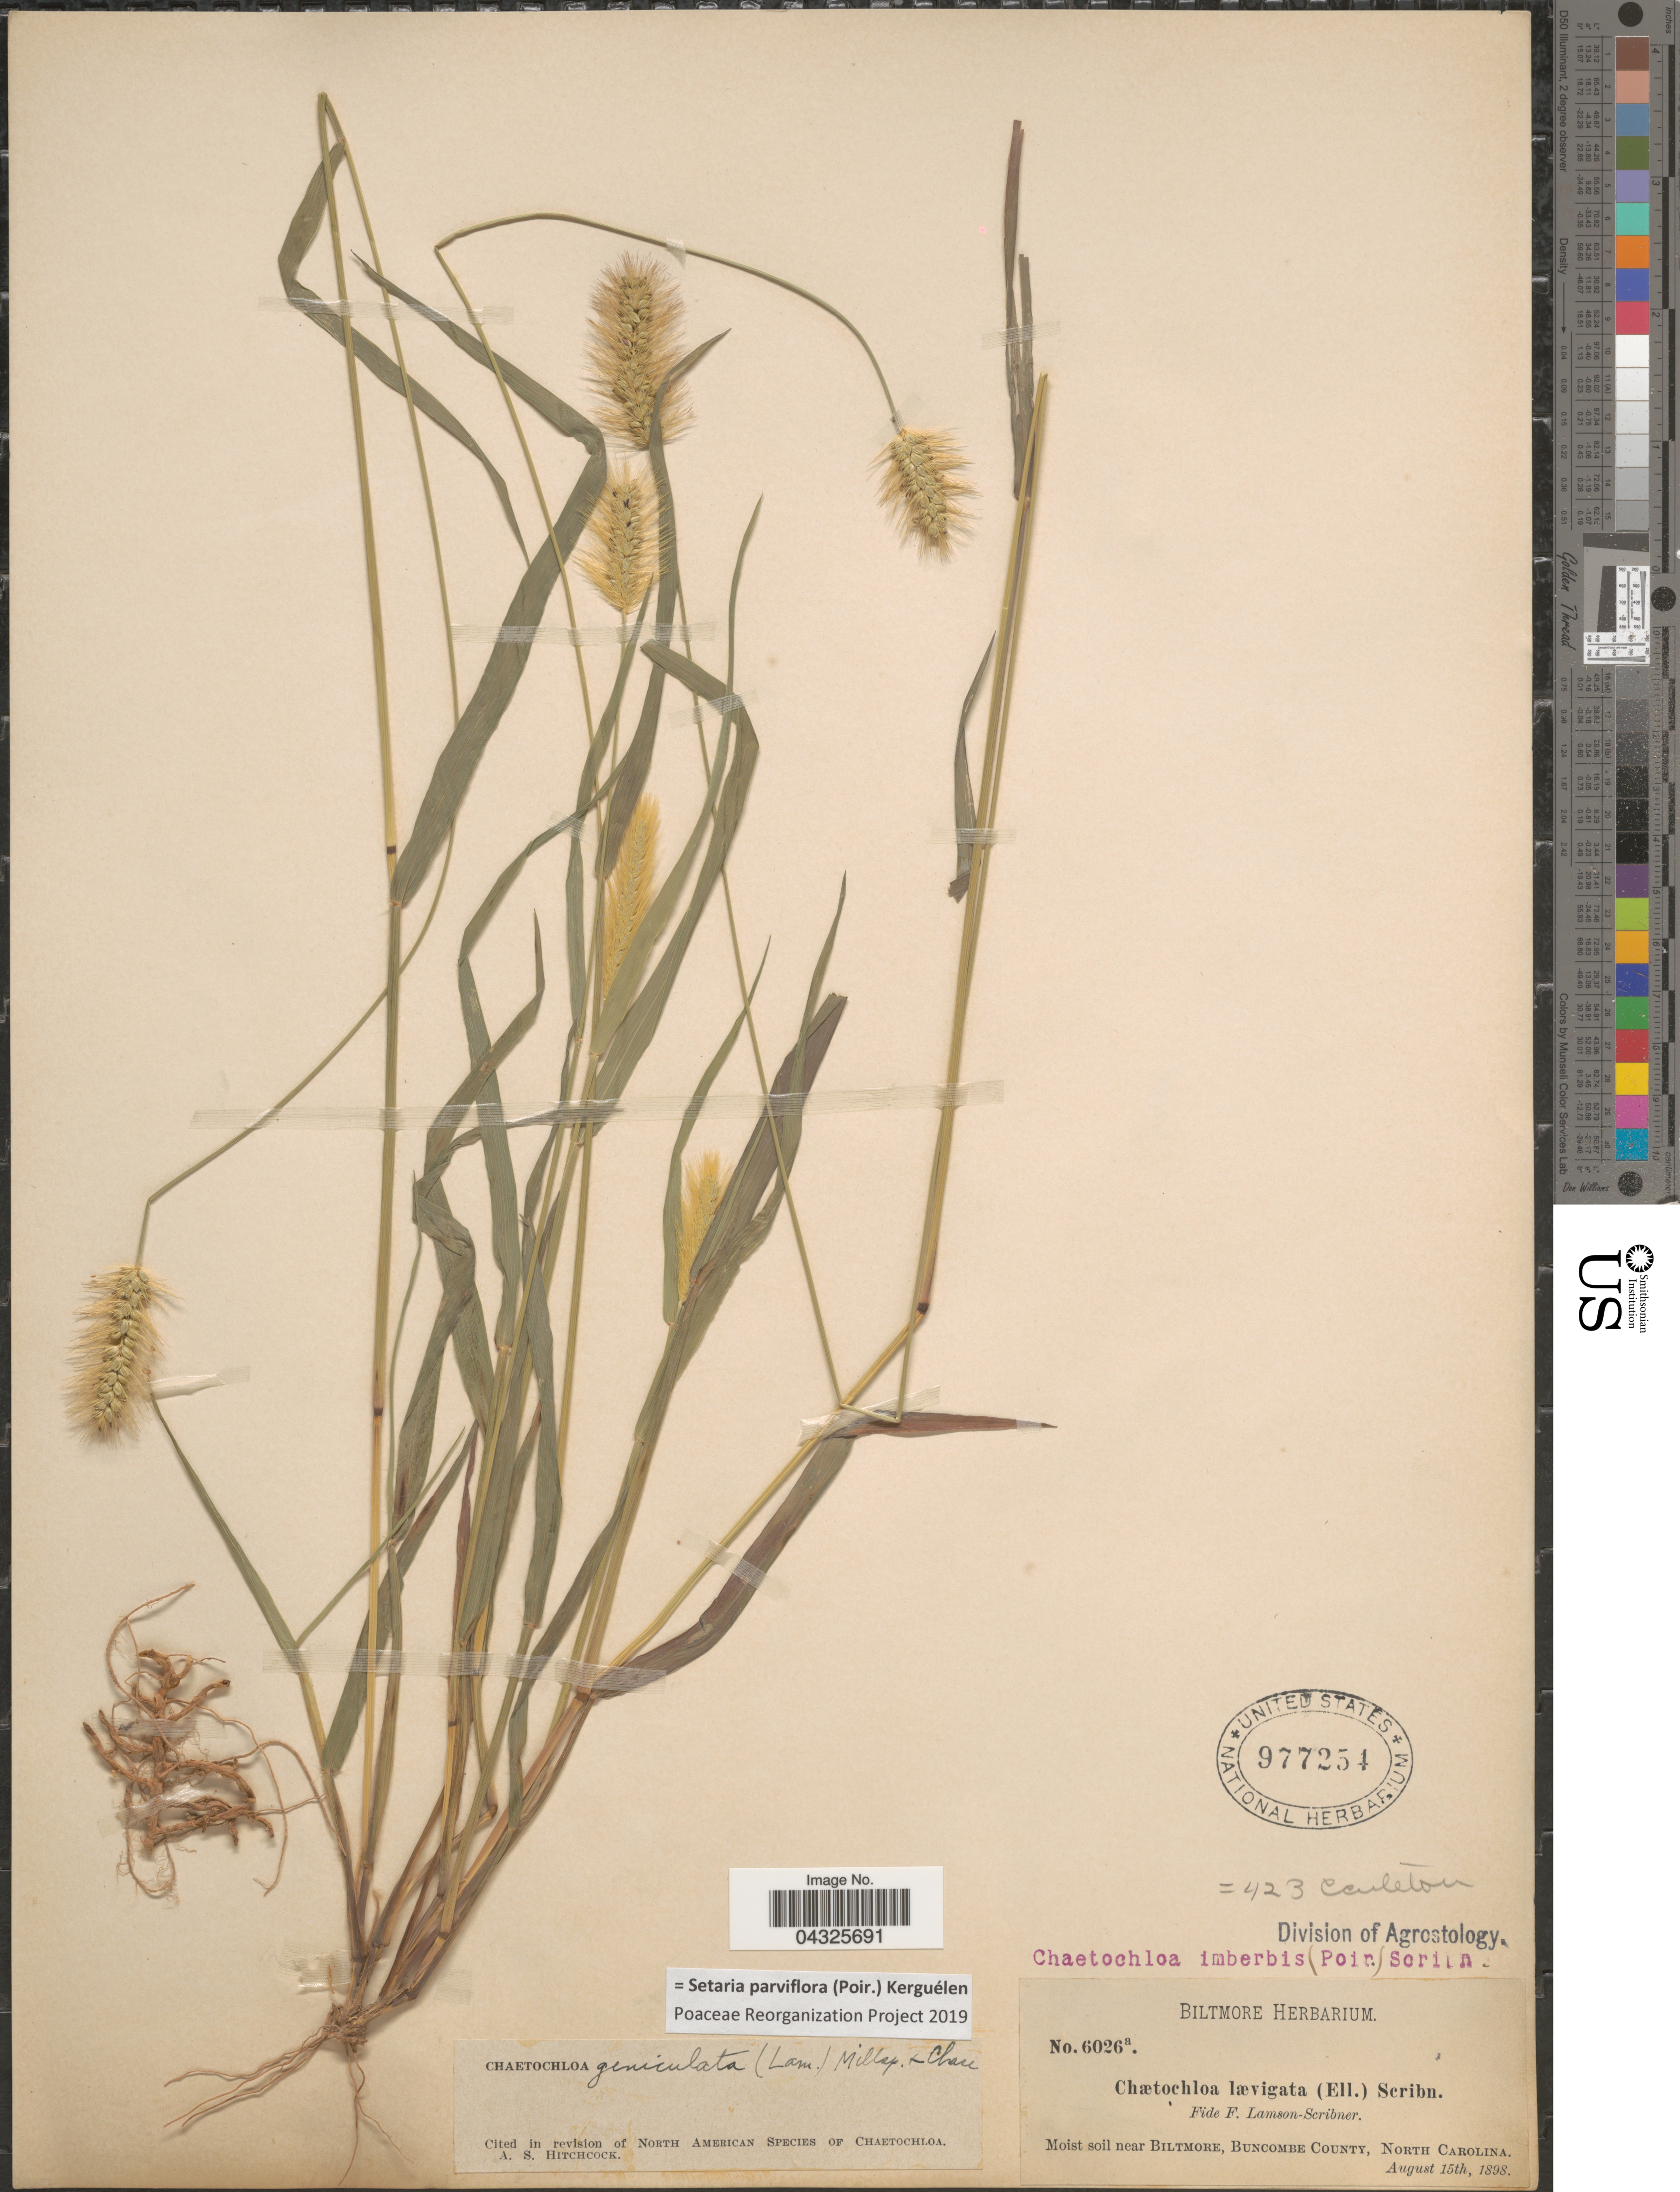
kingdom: Plantae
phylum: Tracheophyta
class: Liliopsida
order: Poales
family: Poaceae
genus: Setaria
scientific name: Setaria parviflora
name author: (Poir.) Kerguélen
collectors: ex herb. Biltmore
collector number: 6026a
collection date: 1898-08-15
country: United States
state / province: North Carolina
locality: Moist soil near Biltmore, Buncombe County.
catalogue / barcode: US 977254